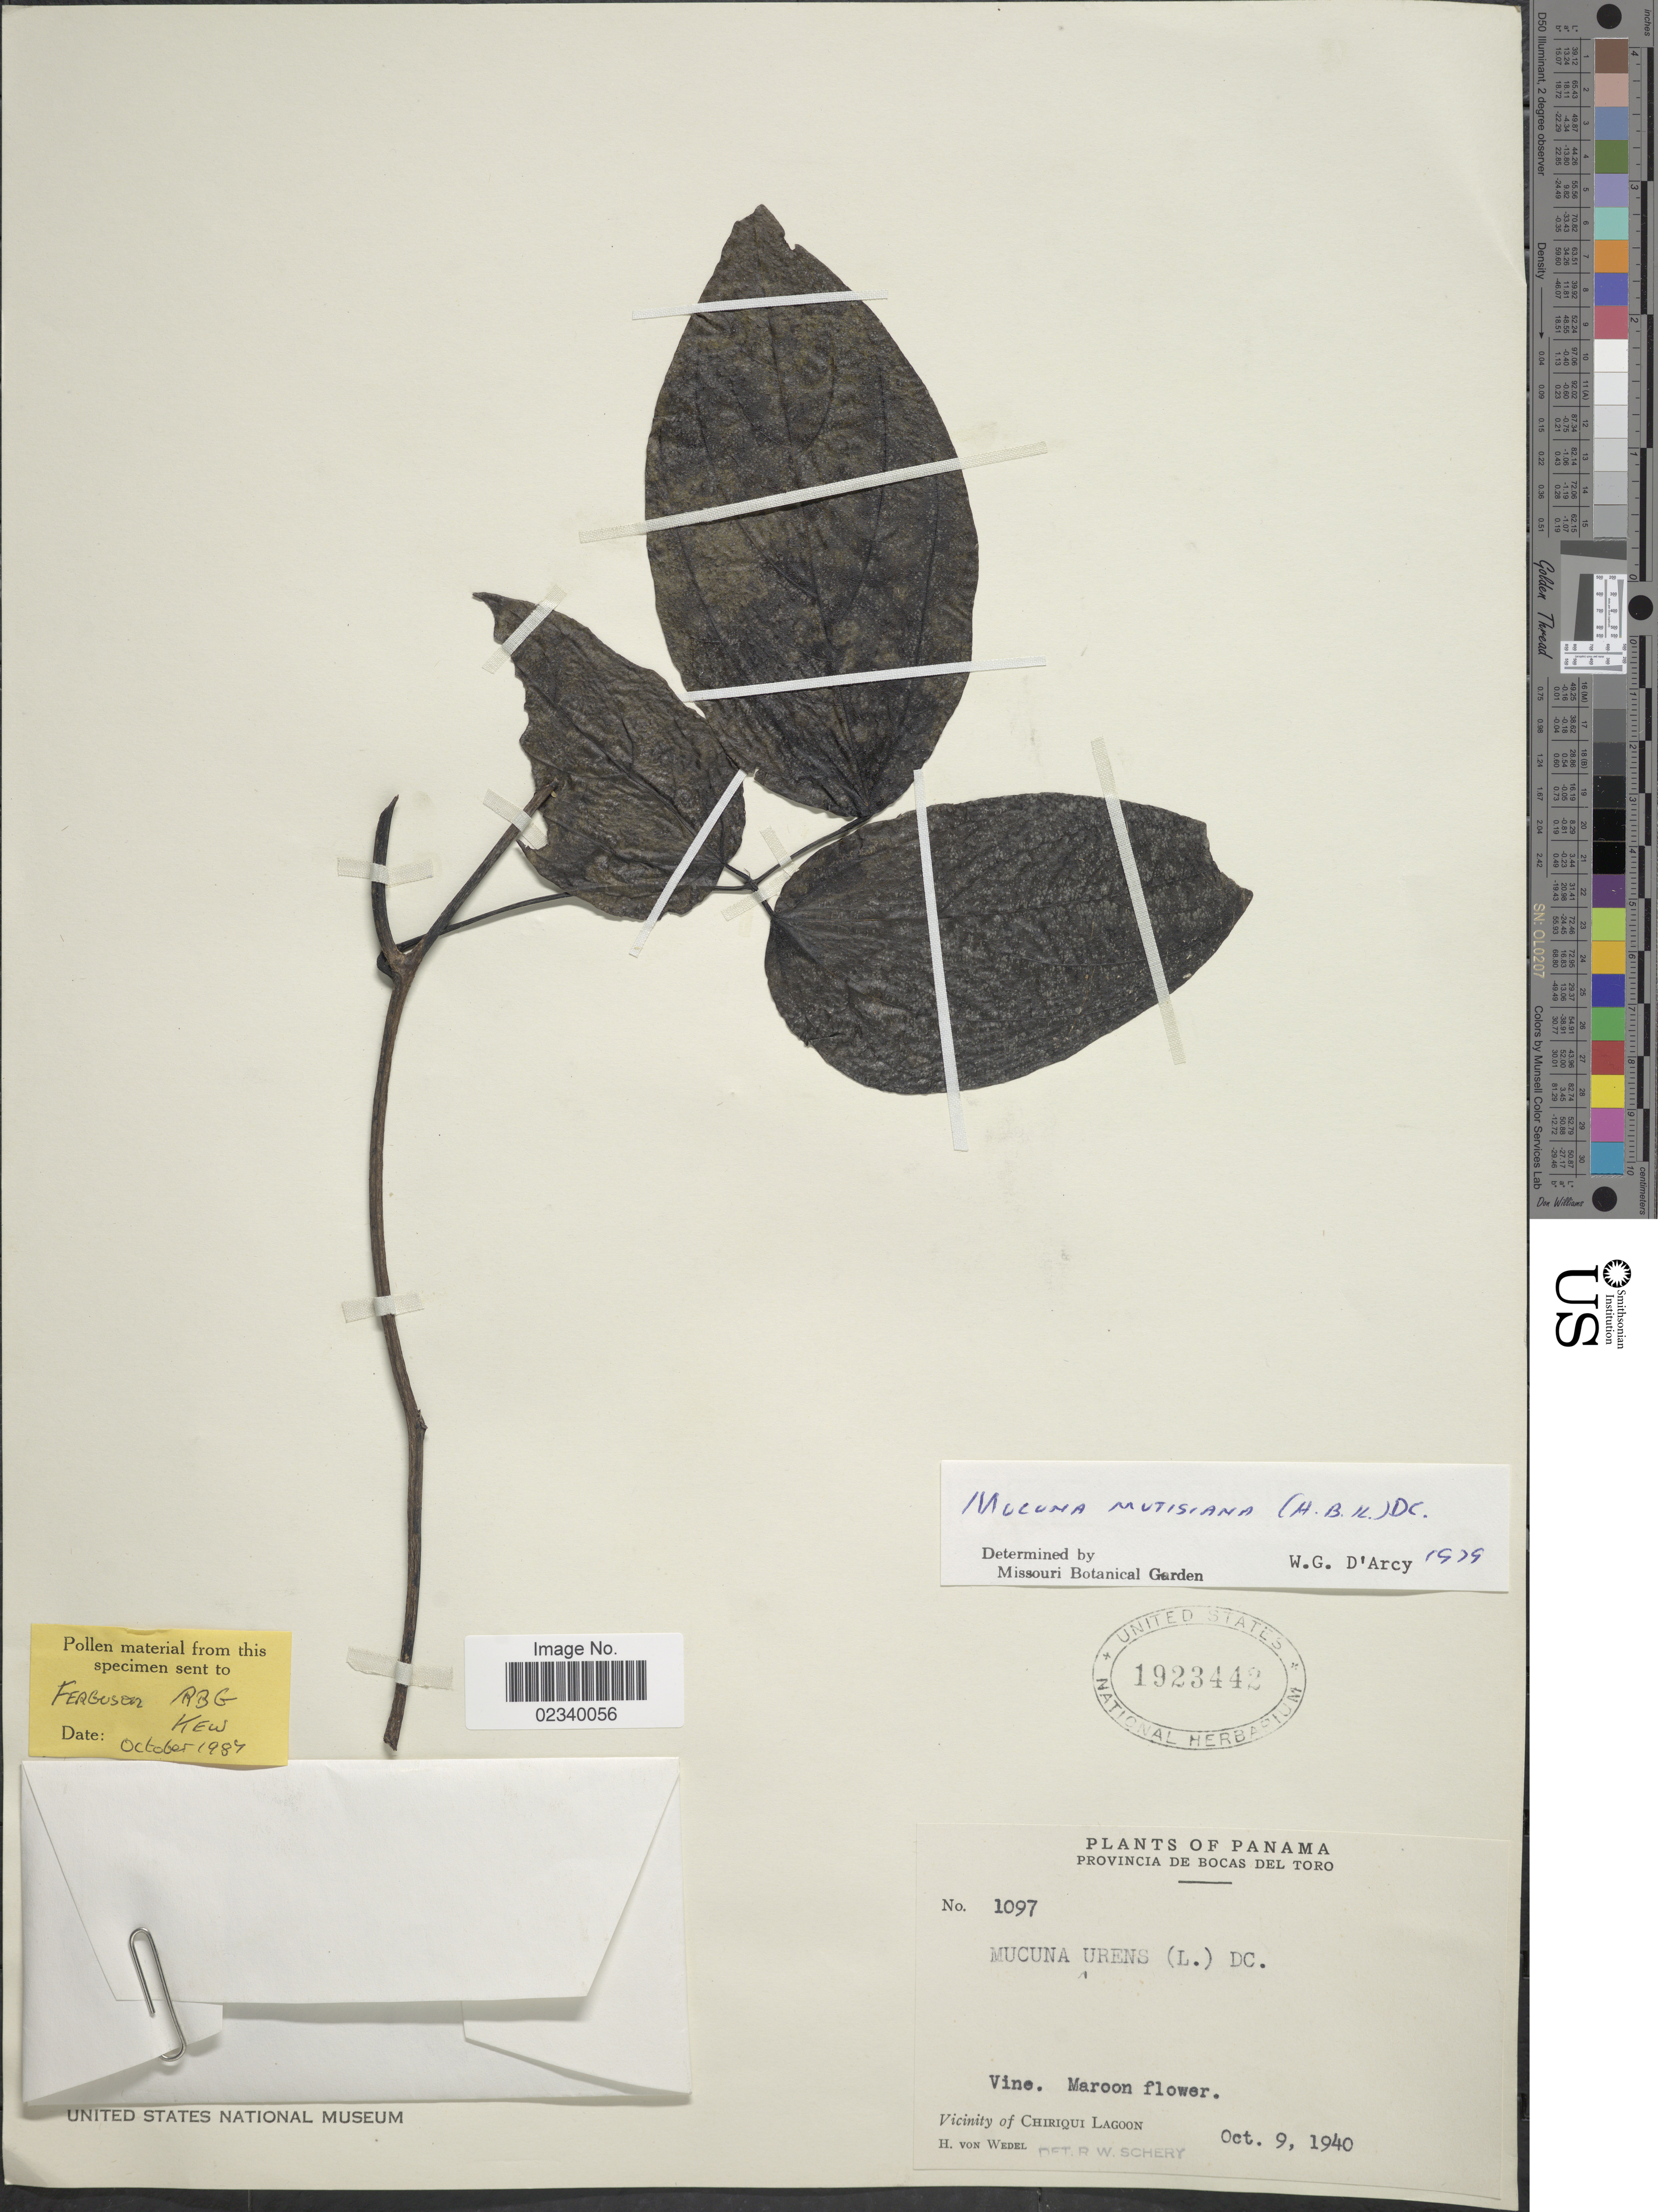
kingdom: Plantae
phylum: Tracheophyta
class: Magnoliopsida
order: Fabales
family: Fabaceae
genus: Mucuna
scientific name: Mucuna mutisiana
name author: (Kunth) DC.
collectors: H. von Wedel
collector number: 1097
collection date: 1940-10-09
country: Panama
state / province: Bocas del Toro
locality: Vicinity of Chiriqui Lagoon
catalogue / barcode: US 1923442